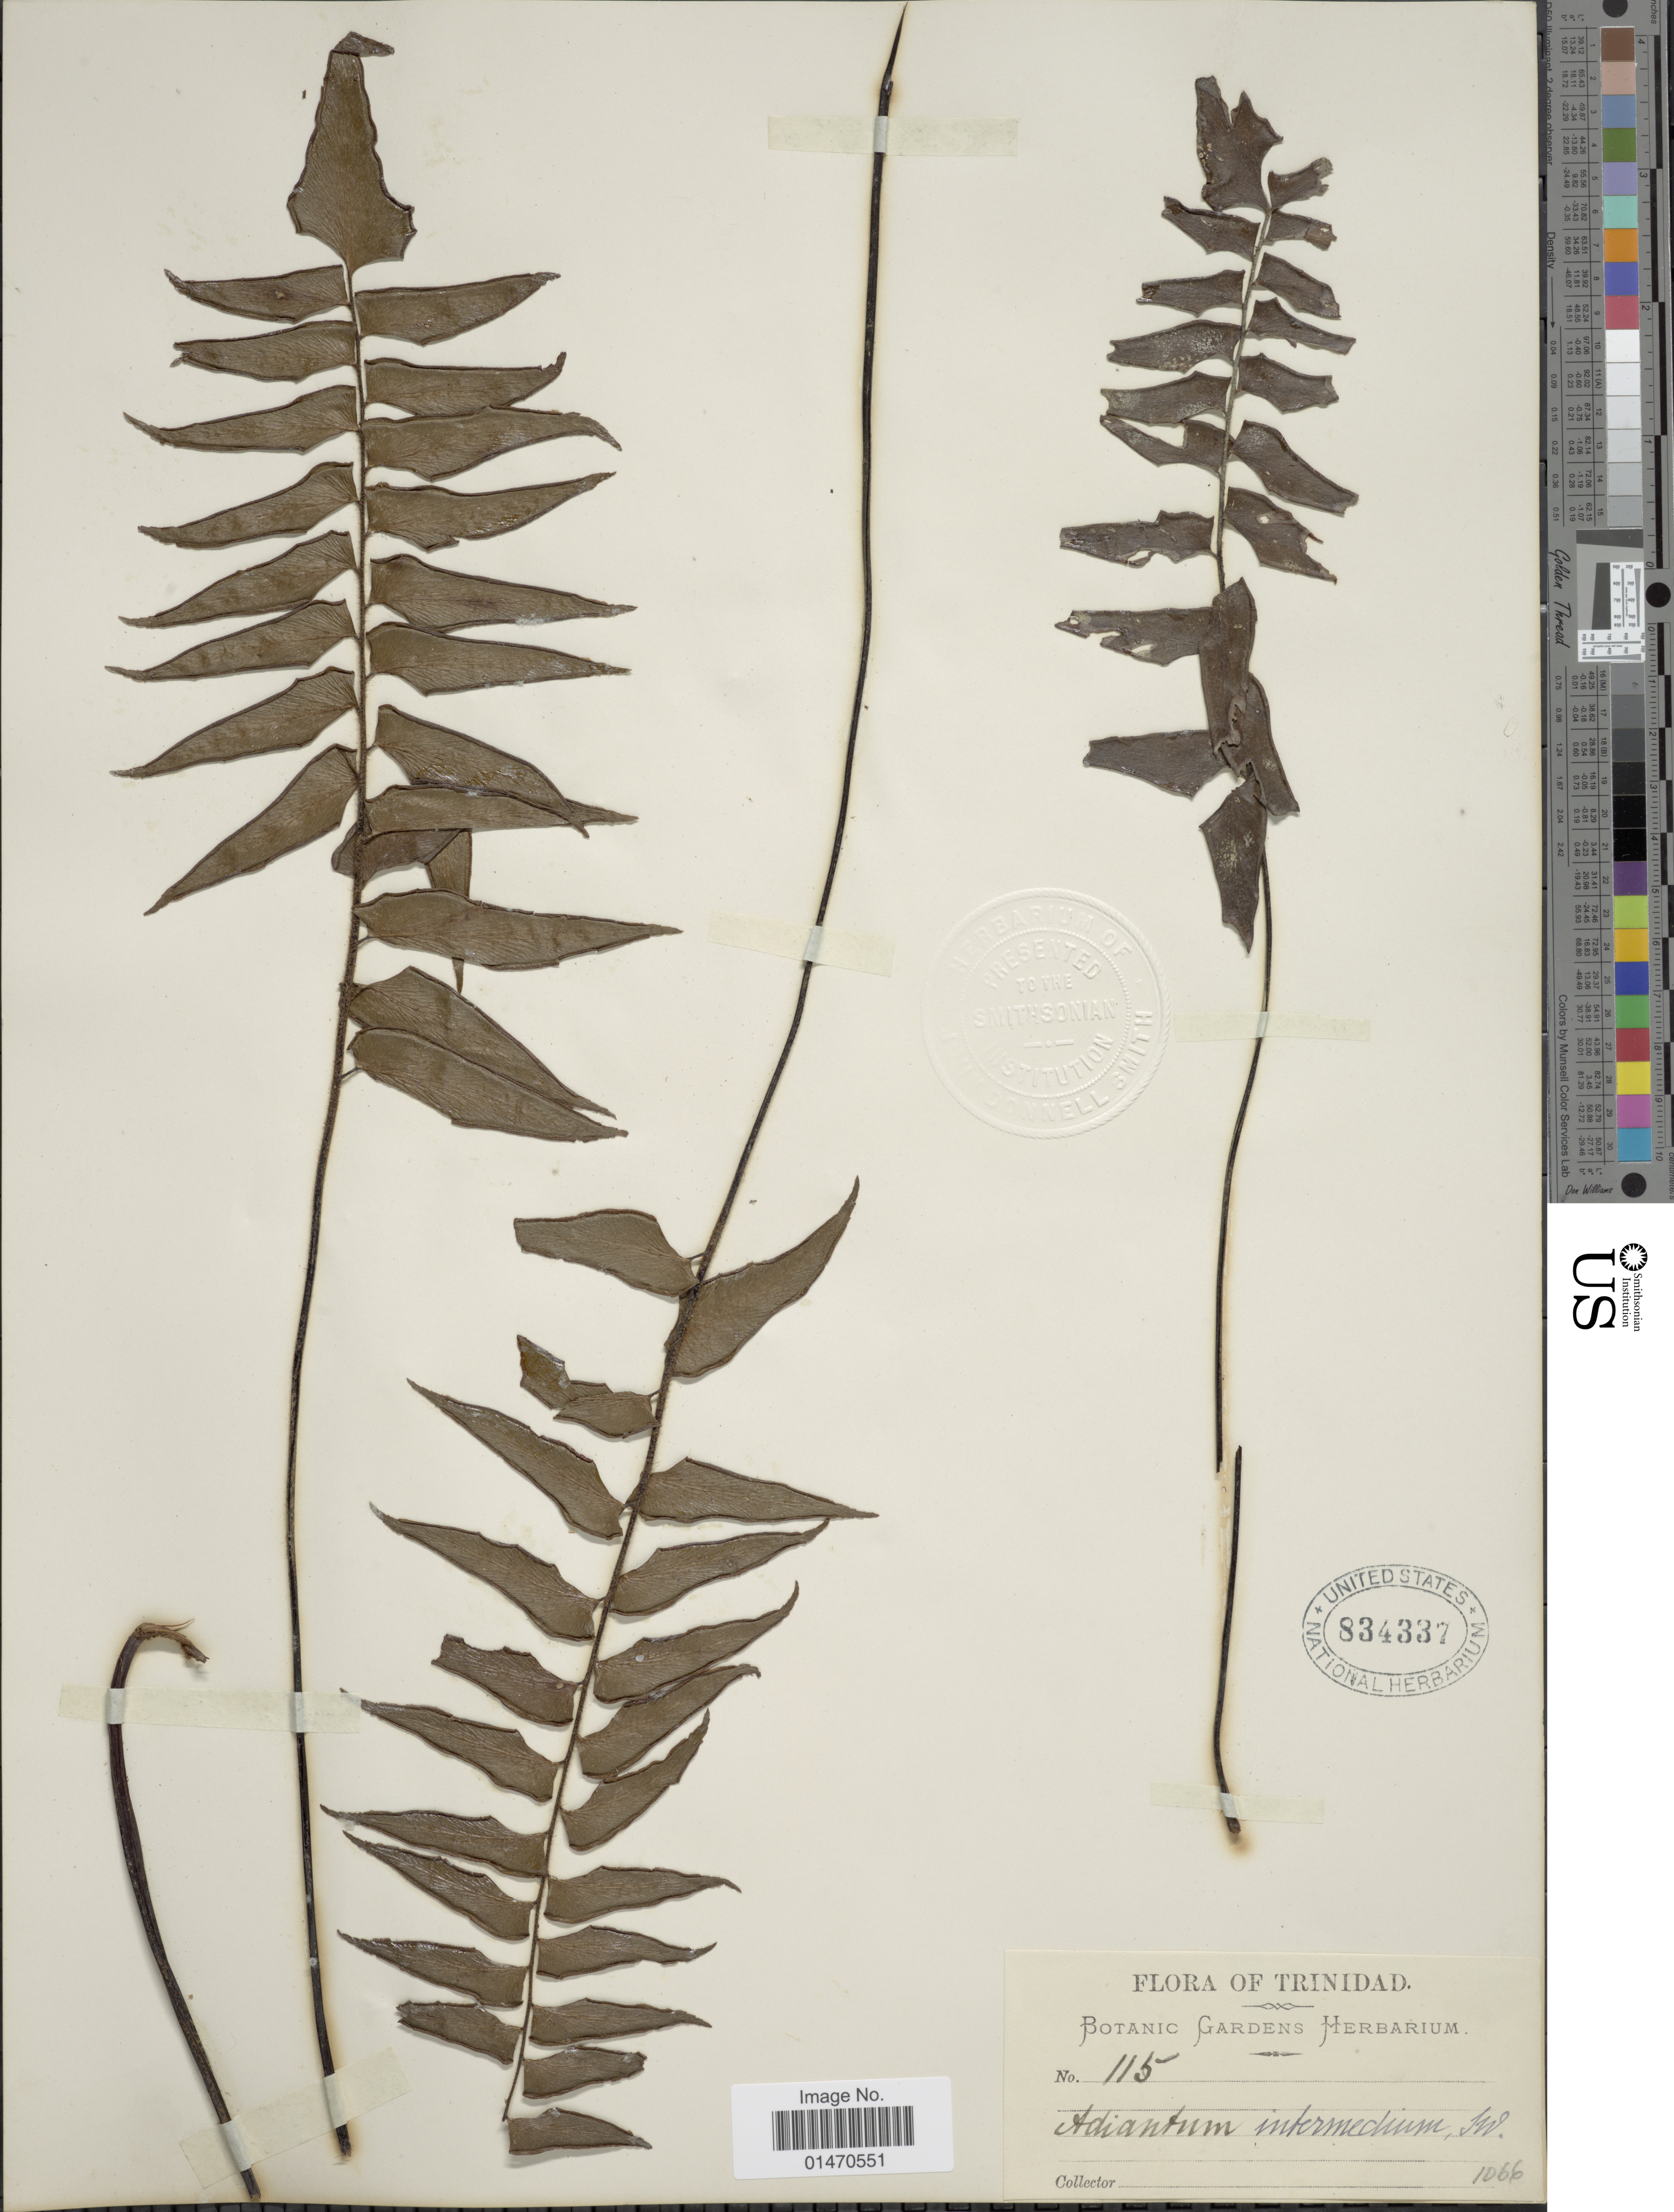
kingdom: Plantae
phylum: Tracheophyta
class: Polypodiopsida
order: Polypodiales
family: Pteridaceae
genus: Adiantum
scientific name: Adiantum lucidum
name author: (Cav.) Sw.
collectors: Botanic Gardens Herbarium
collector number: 115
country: Trinidad and Tobago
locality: Trinidad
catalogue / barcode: US 834337